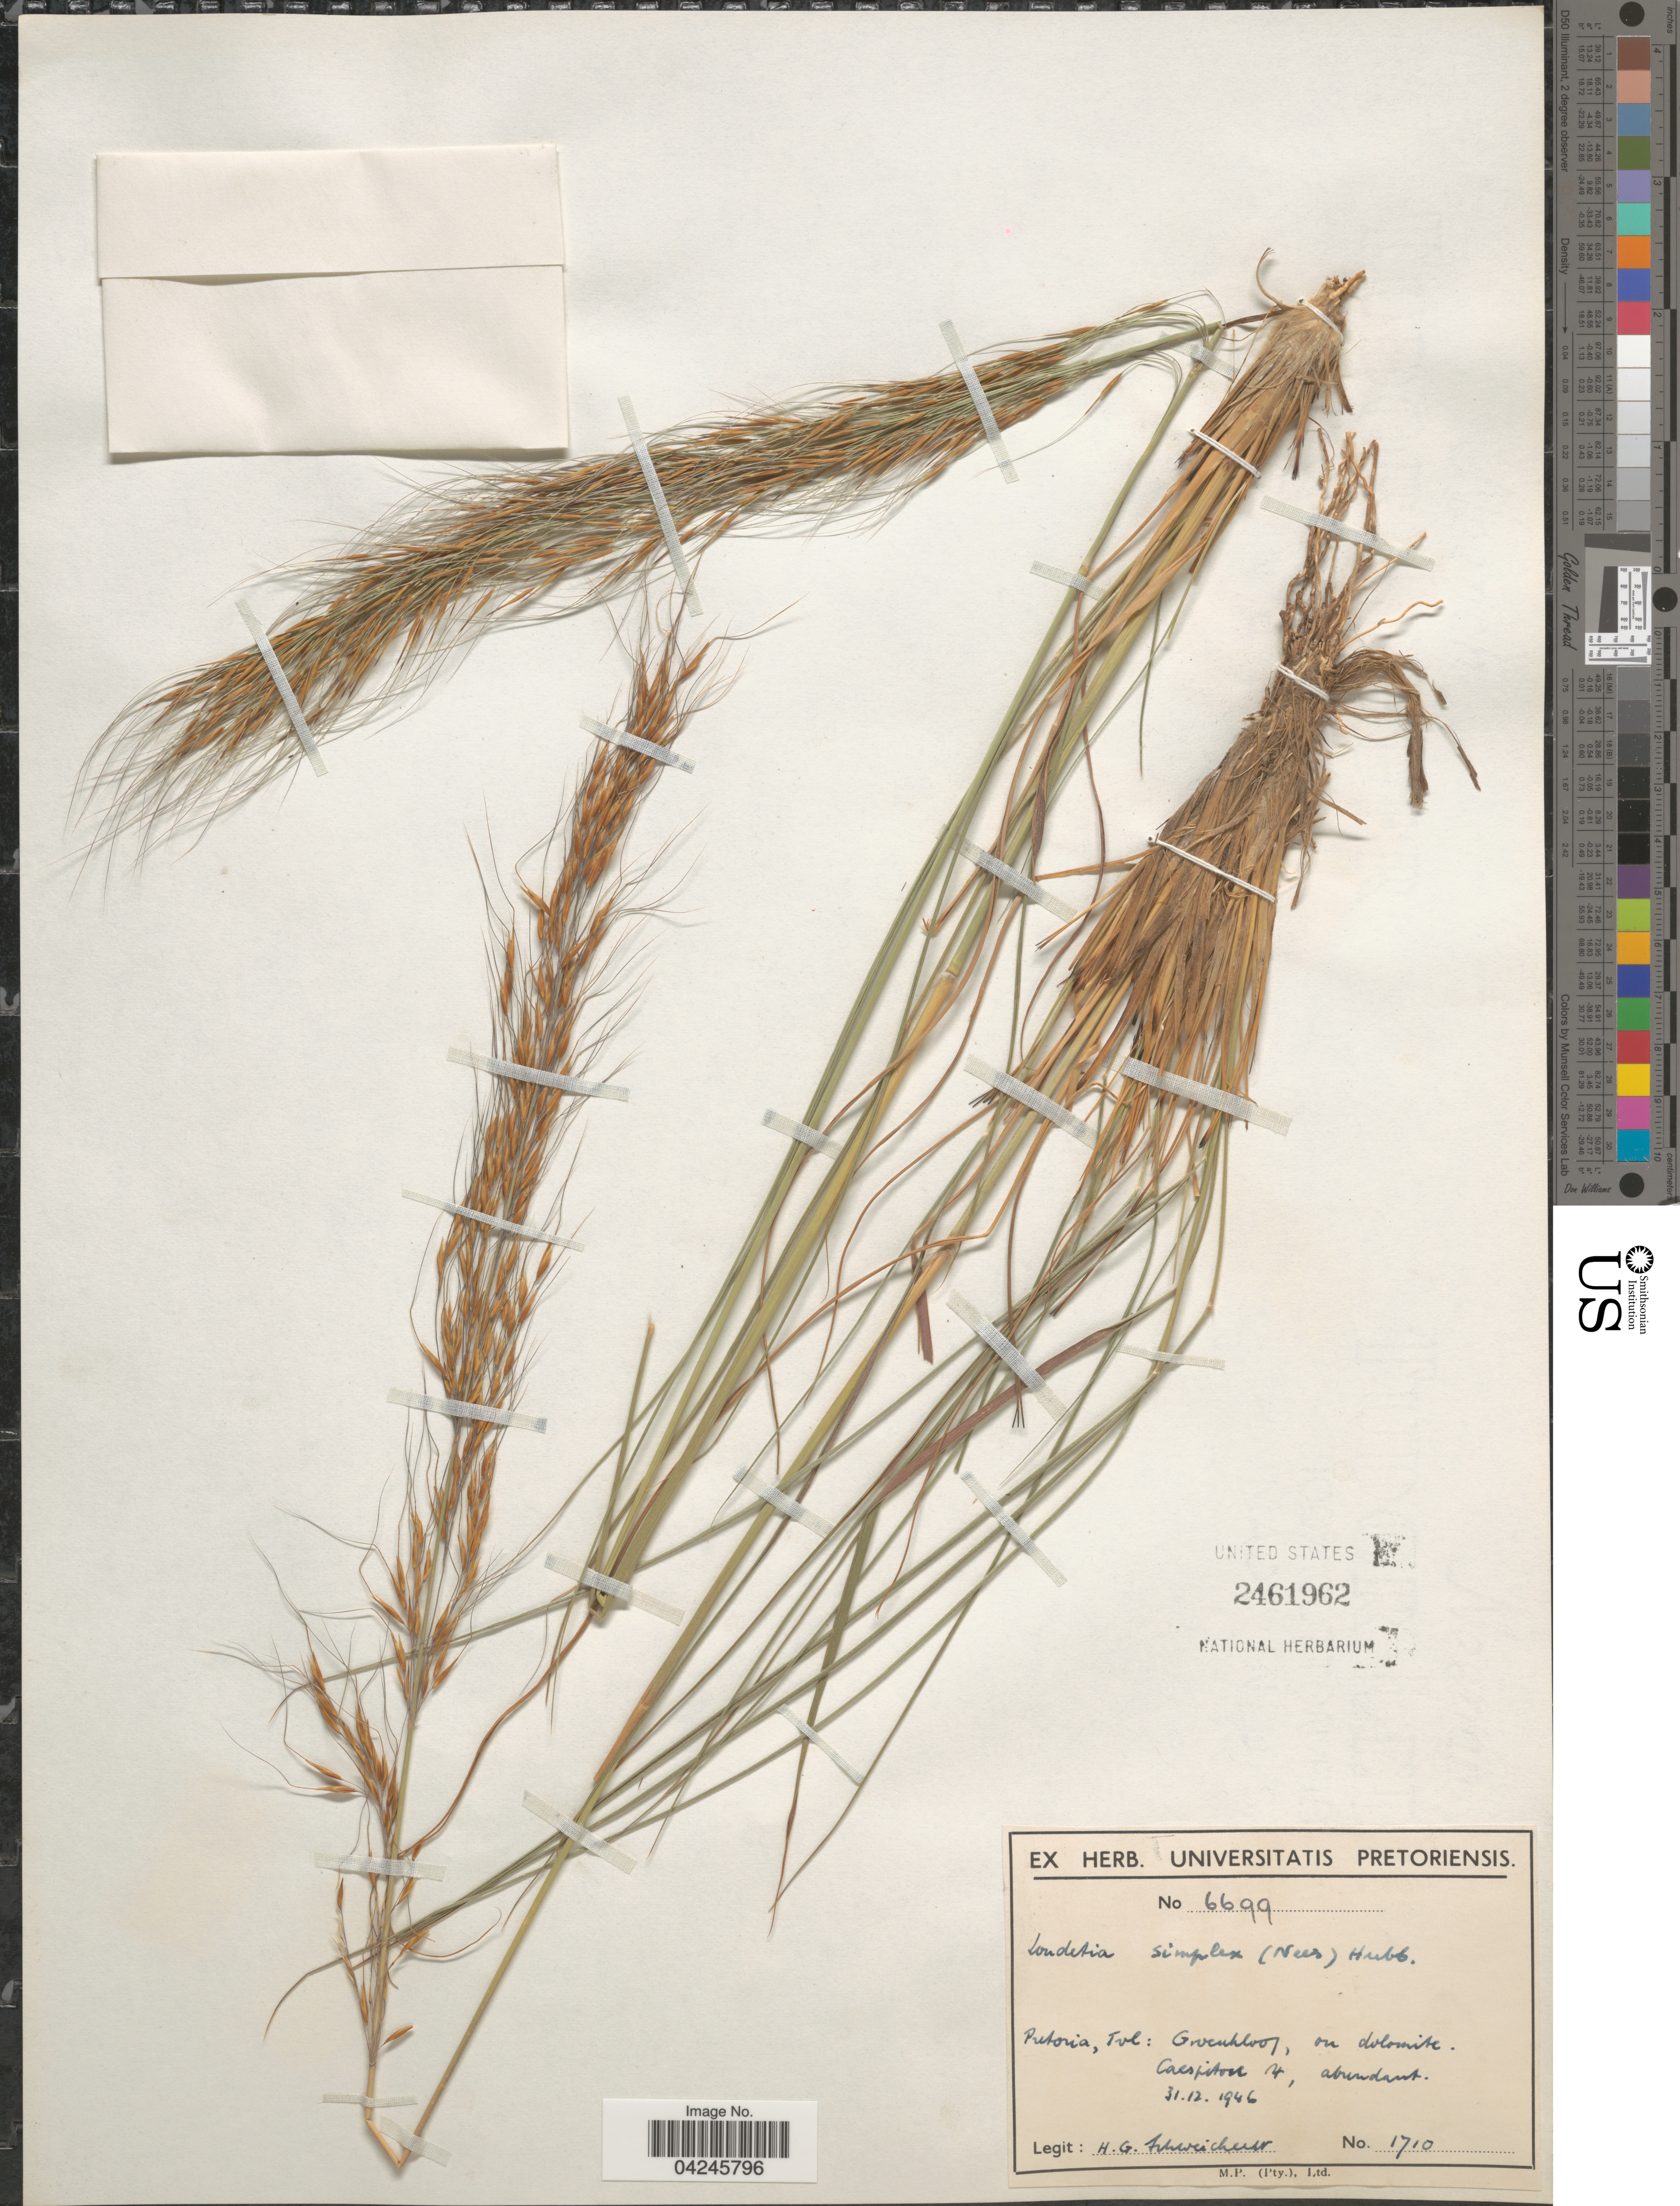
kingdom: Plantae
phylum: Tracheophyta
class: Liliopsida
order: Poales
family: Poaceae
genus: Loudetia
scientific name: Loudetia simplex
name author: (Nees) C.E. Hubb.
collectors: H. Schweickerdt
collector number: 1710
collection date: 1946-12-31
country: South Africa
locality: Pretoria, Tvl: Groenkloof, on dolomite.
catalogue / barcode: US 2461962